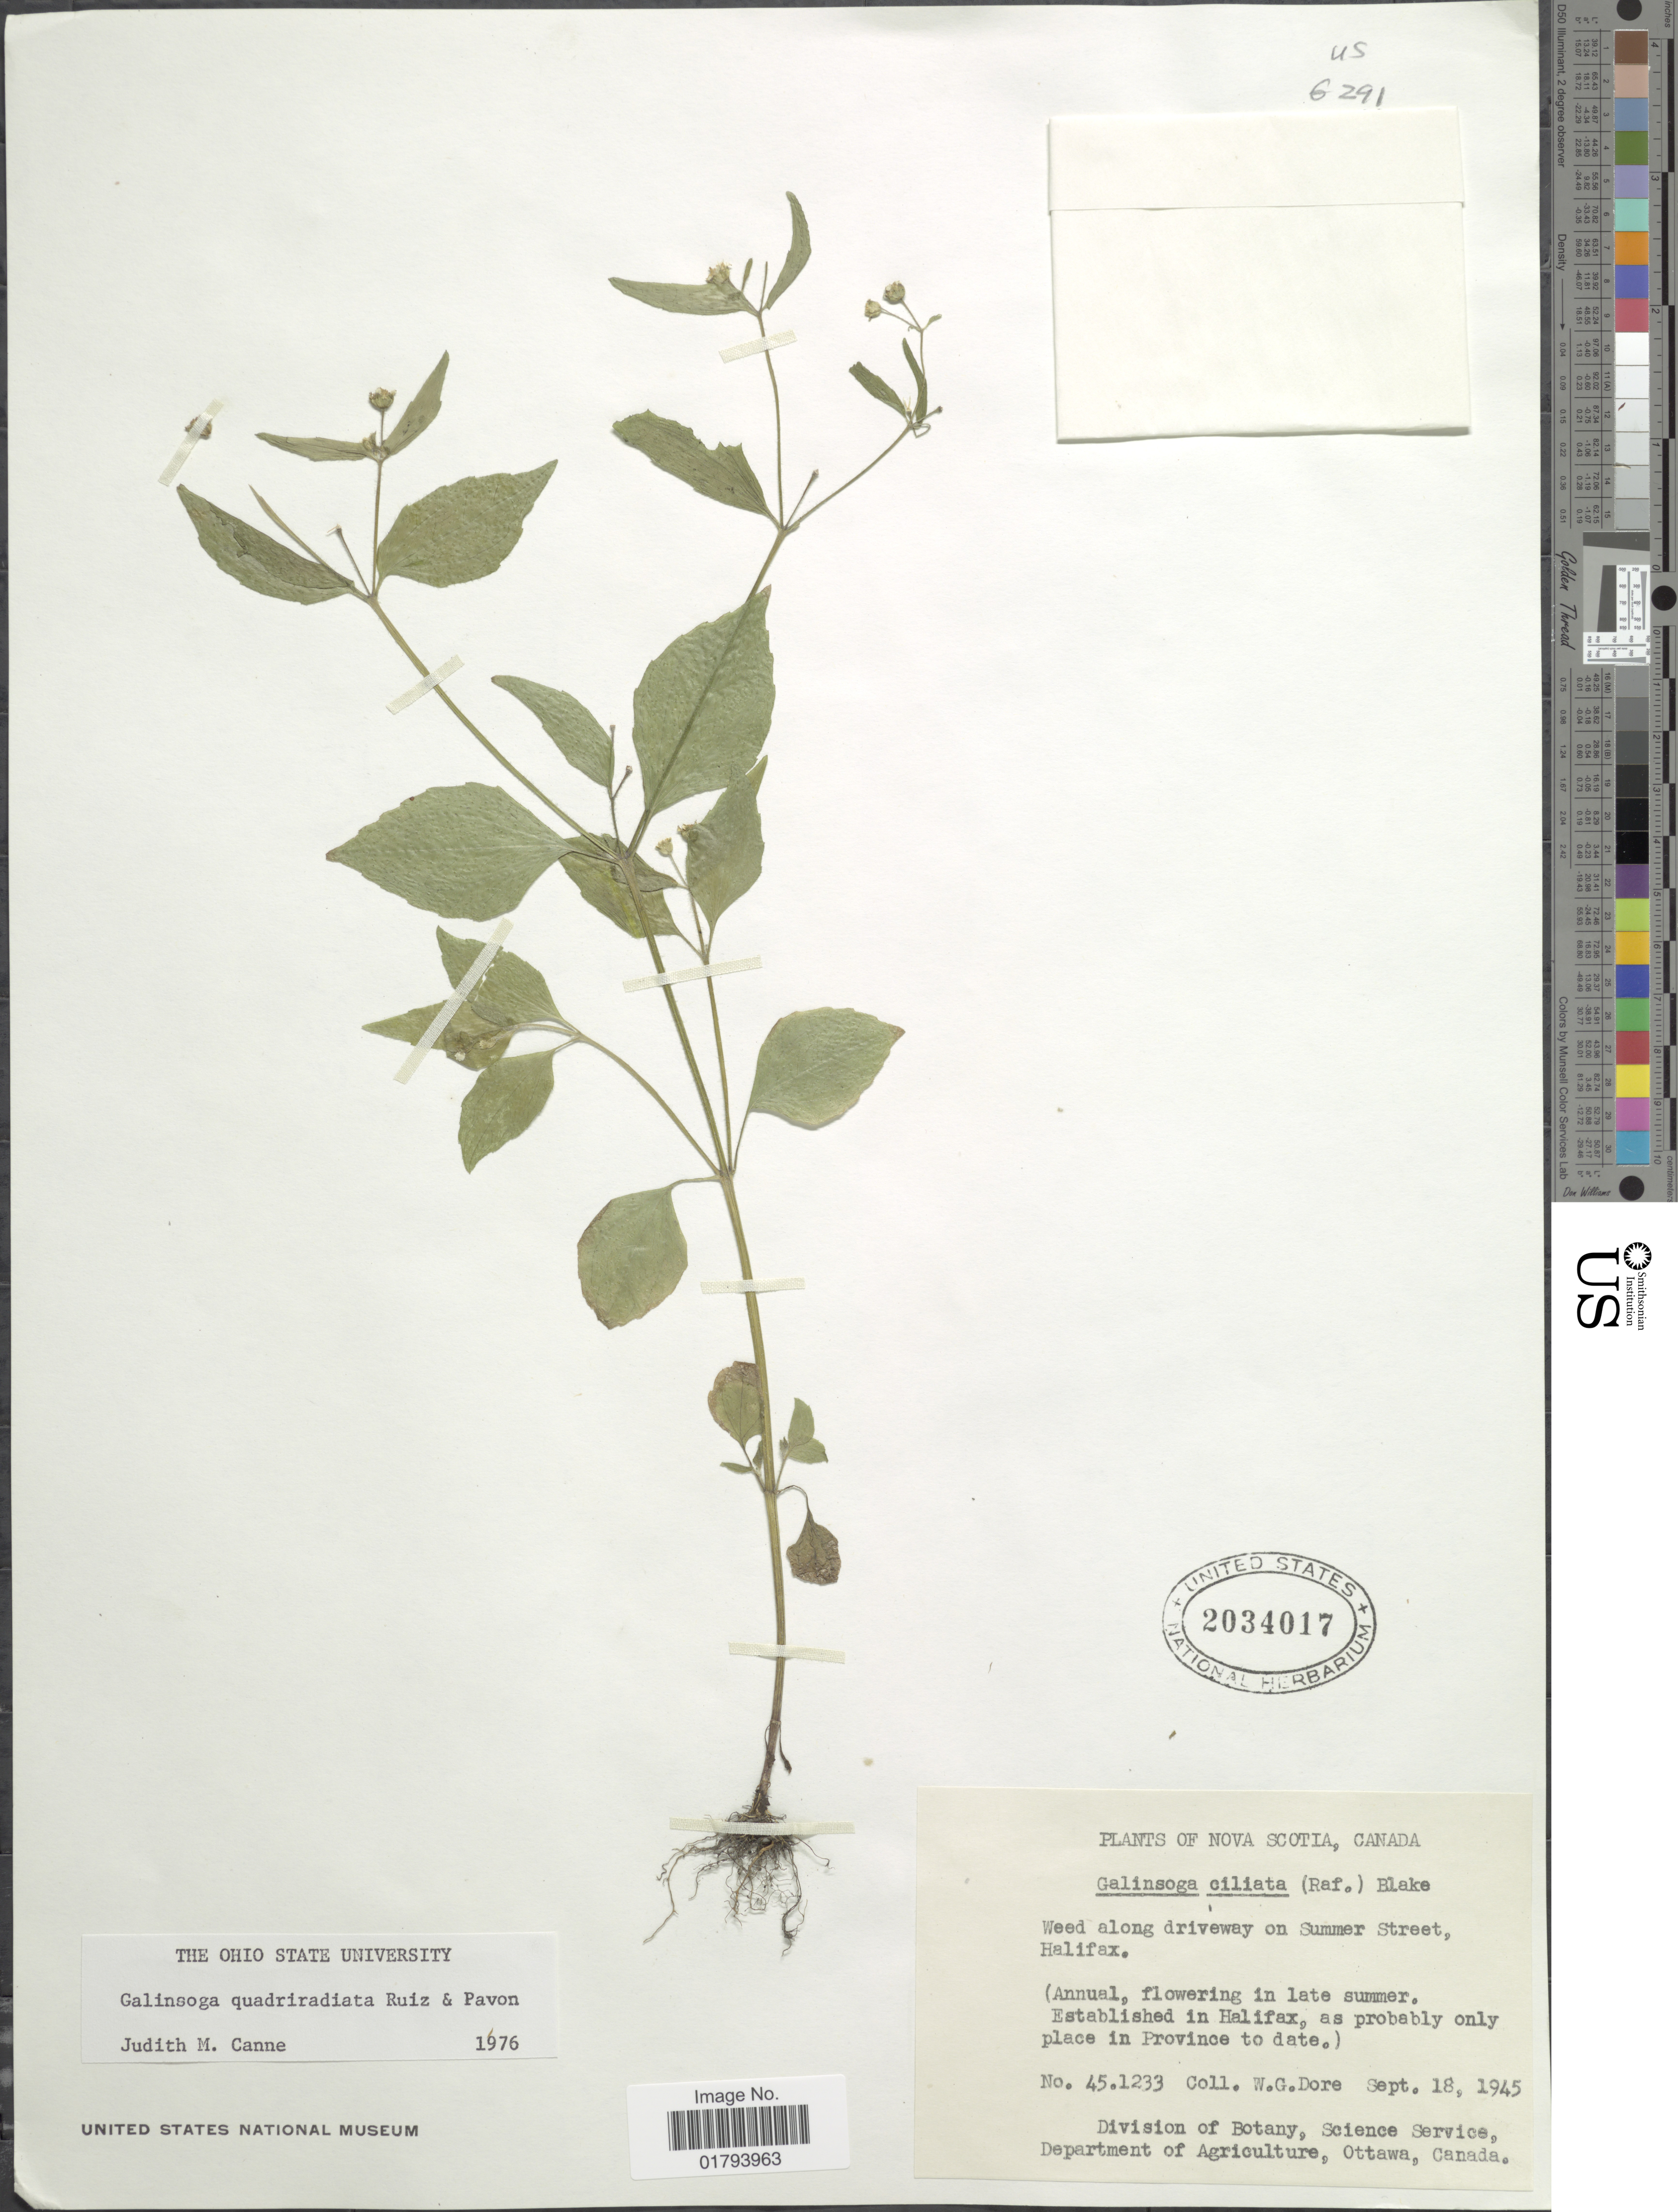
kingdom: Plantae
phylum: Tracheophyta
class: Magnoliopsida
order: Asterales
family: Asteraceae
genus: Galinsoga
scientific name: Galinsoga quadriradiata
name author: Ruiz & Pav.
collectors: W. Dore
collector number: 451233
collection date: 1945-09-18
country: Canada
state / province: Nova Scotia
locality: Weed along driveway on Summer Street, Halifax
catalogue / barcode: US 2034017